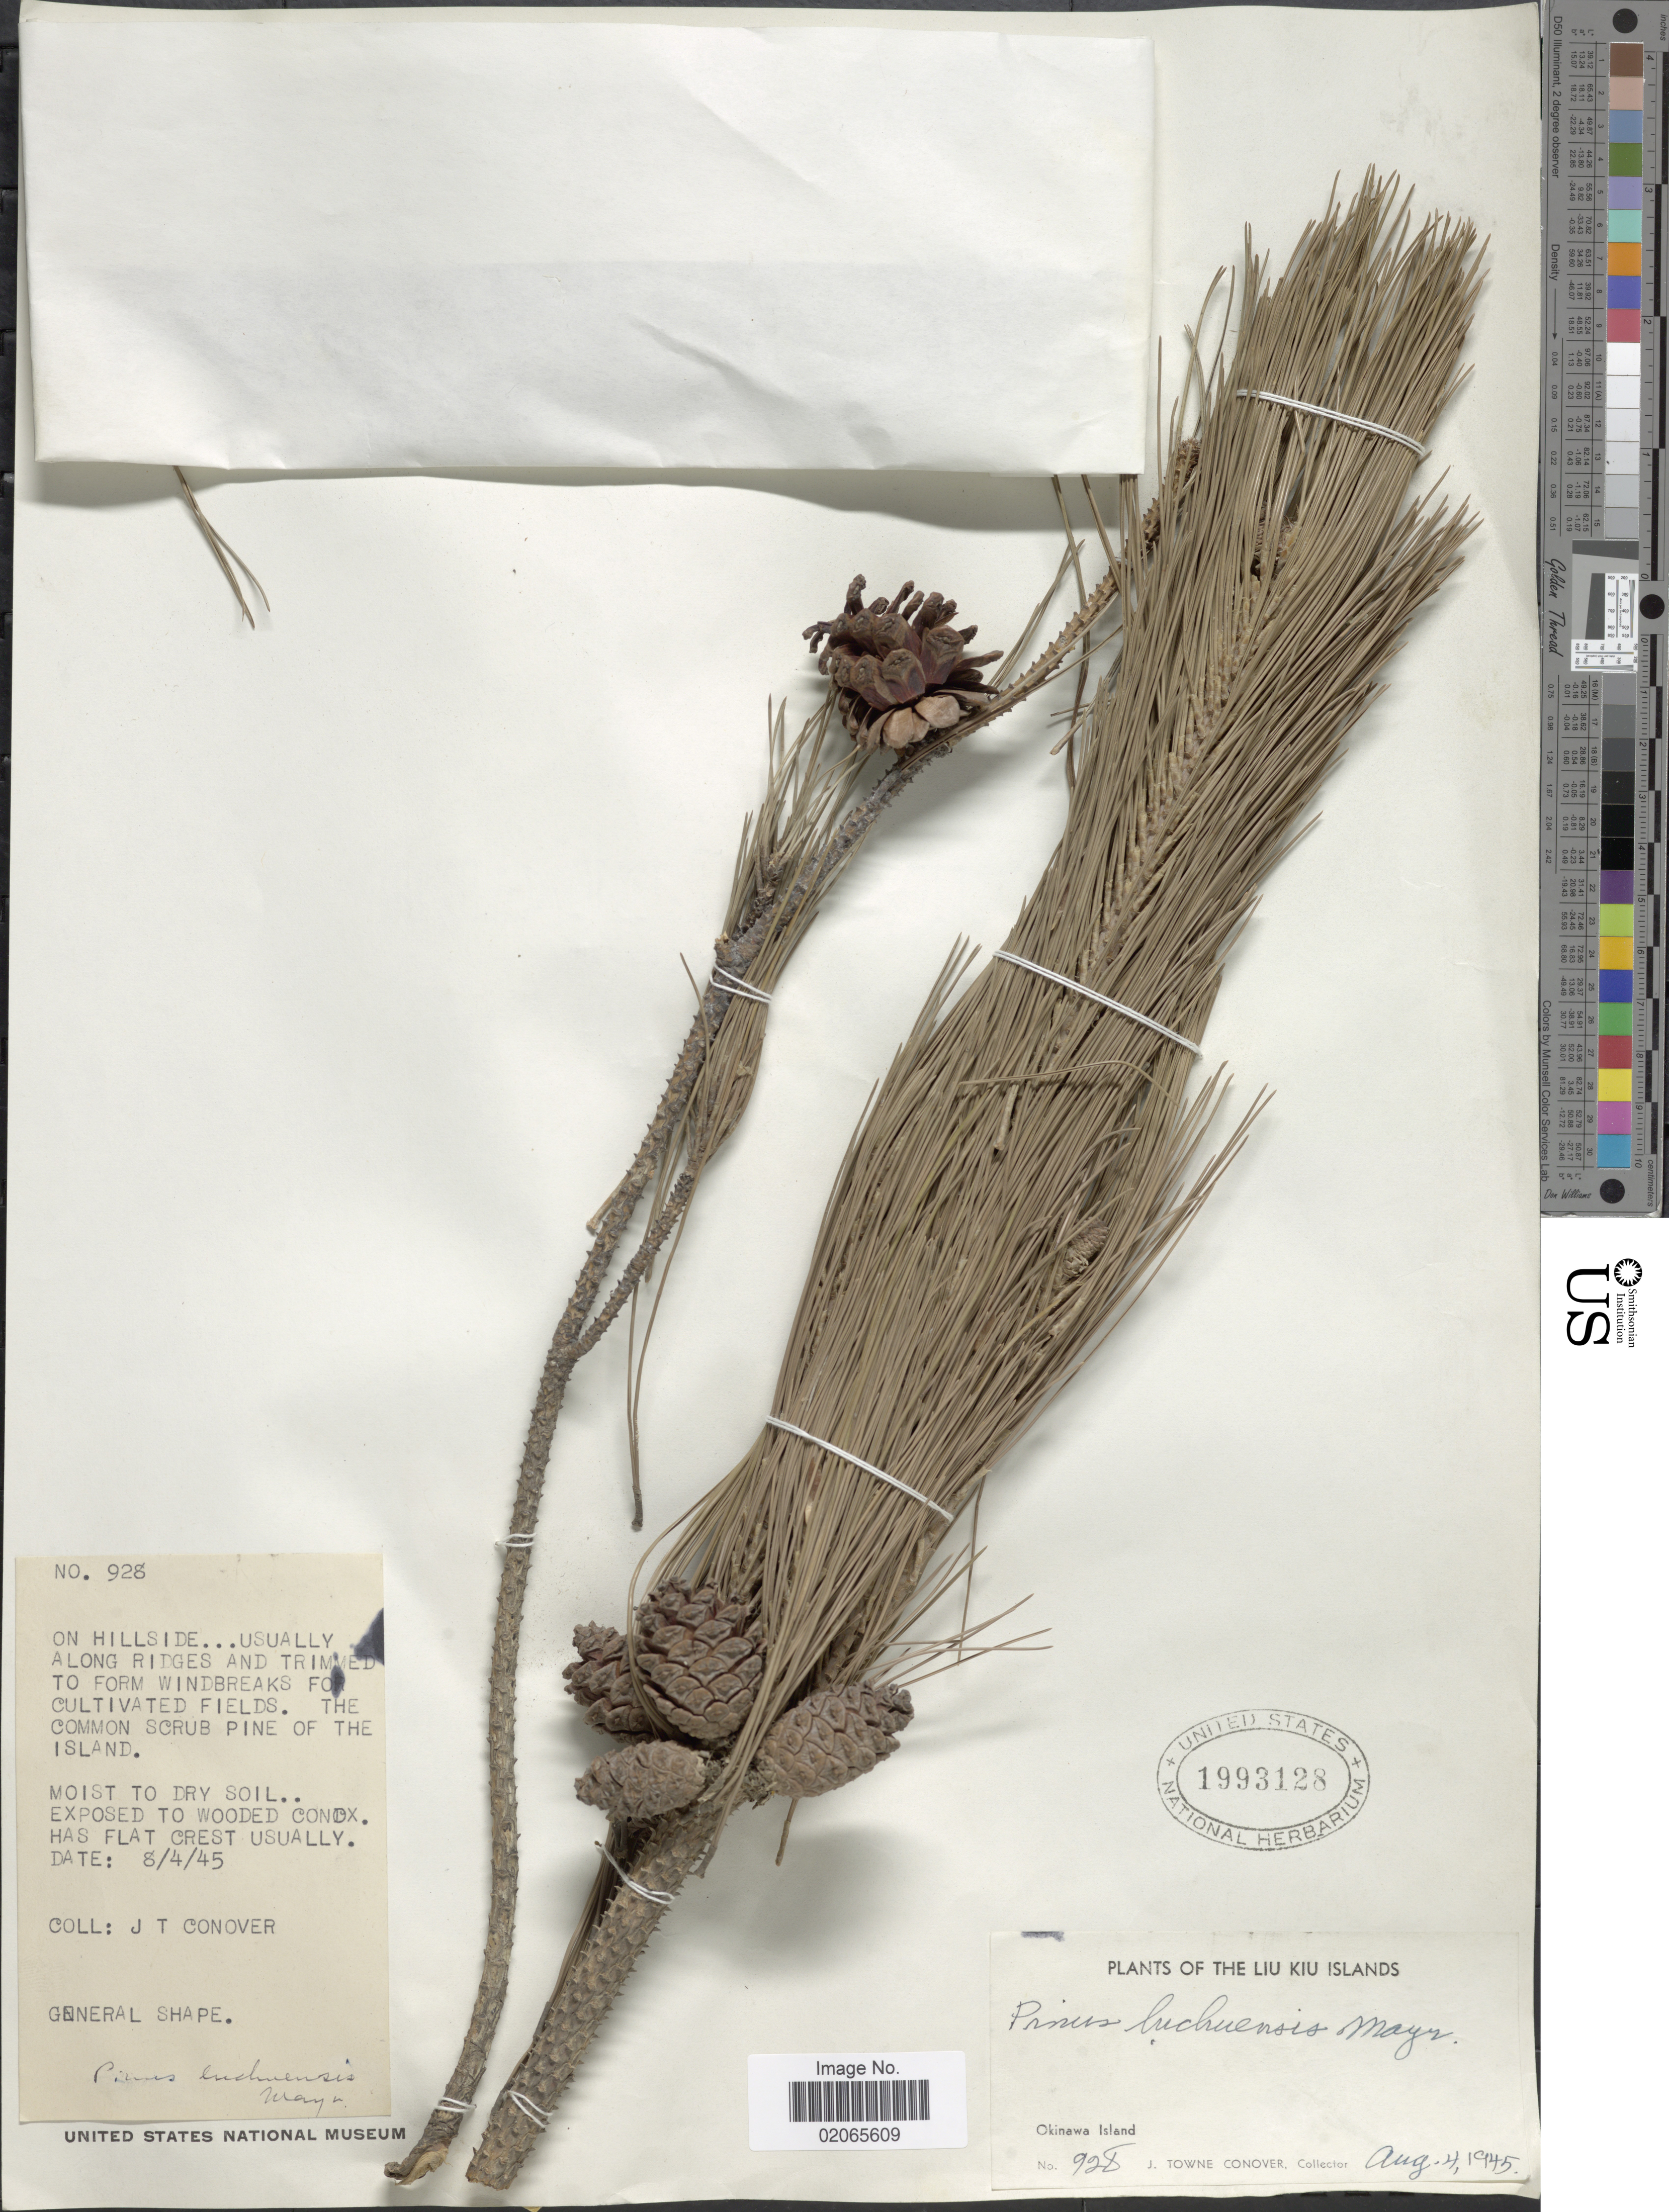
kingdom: Plantae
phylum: Tracheophyta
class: Pinopsida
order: Pinales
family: Pinaceae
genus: Pinus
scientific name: Pinus luchuensis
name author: Mayr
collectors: J. T. Conover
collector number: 928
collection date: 1945-08-04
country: Japan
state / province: Okinawa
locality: Liu Kiu Islands. Along ridges and trimmed to form windbreaks for cultivated fields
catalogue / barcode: US 1993128